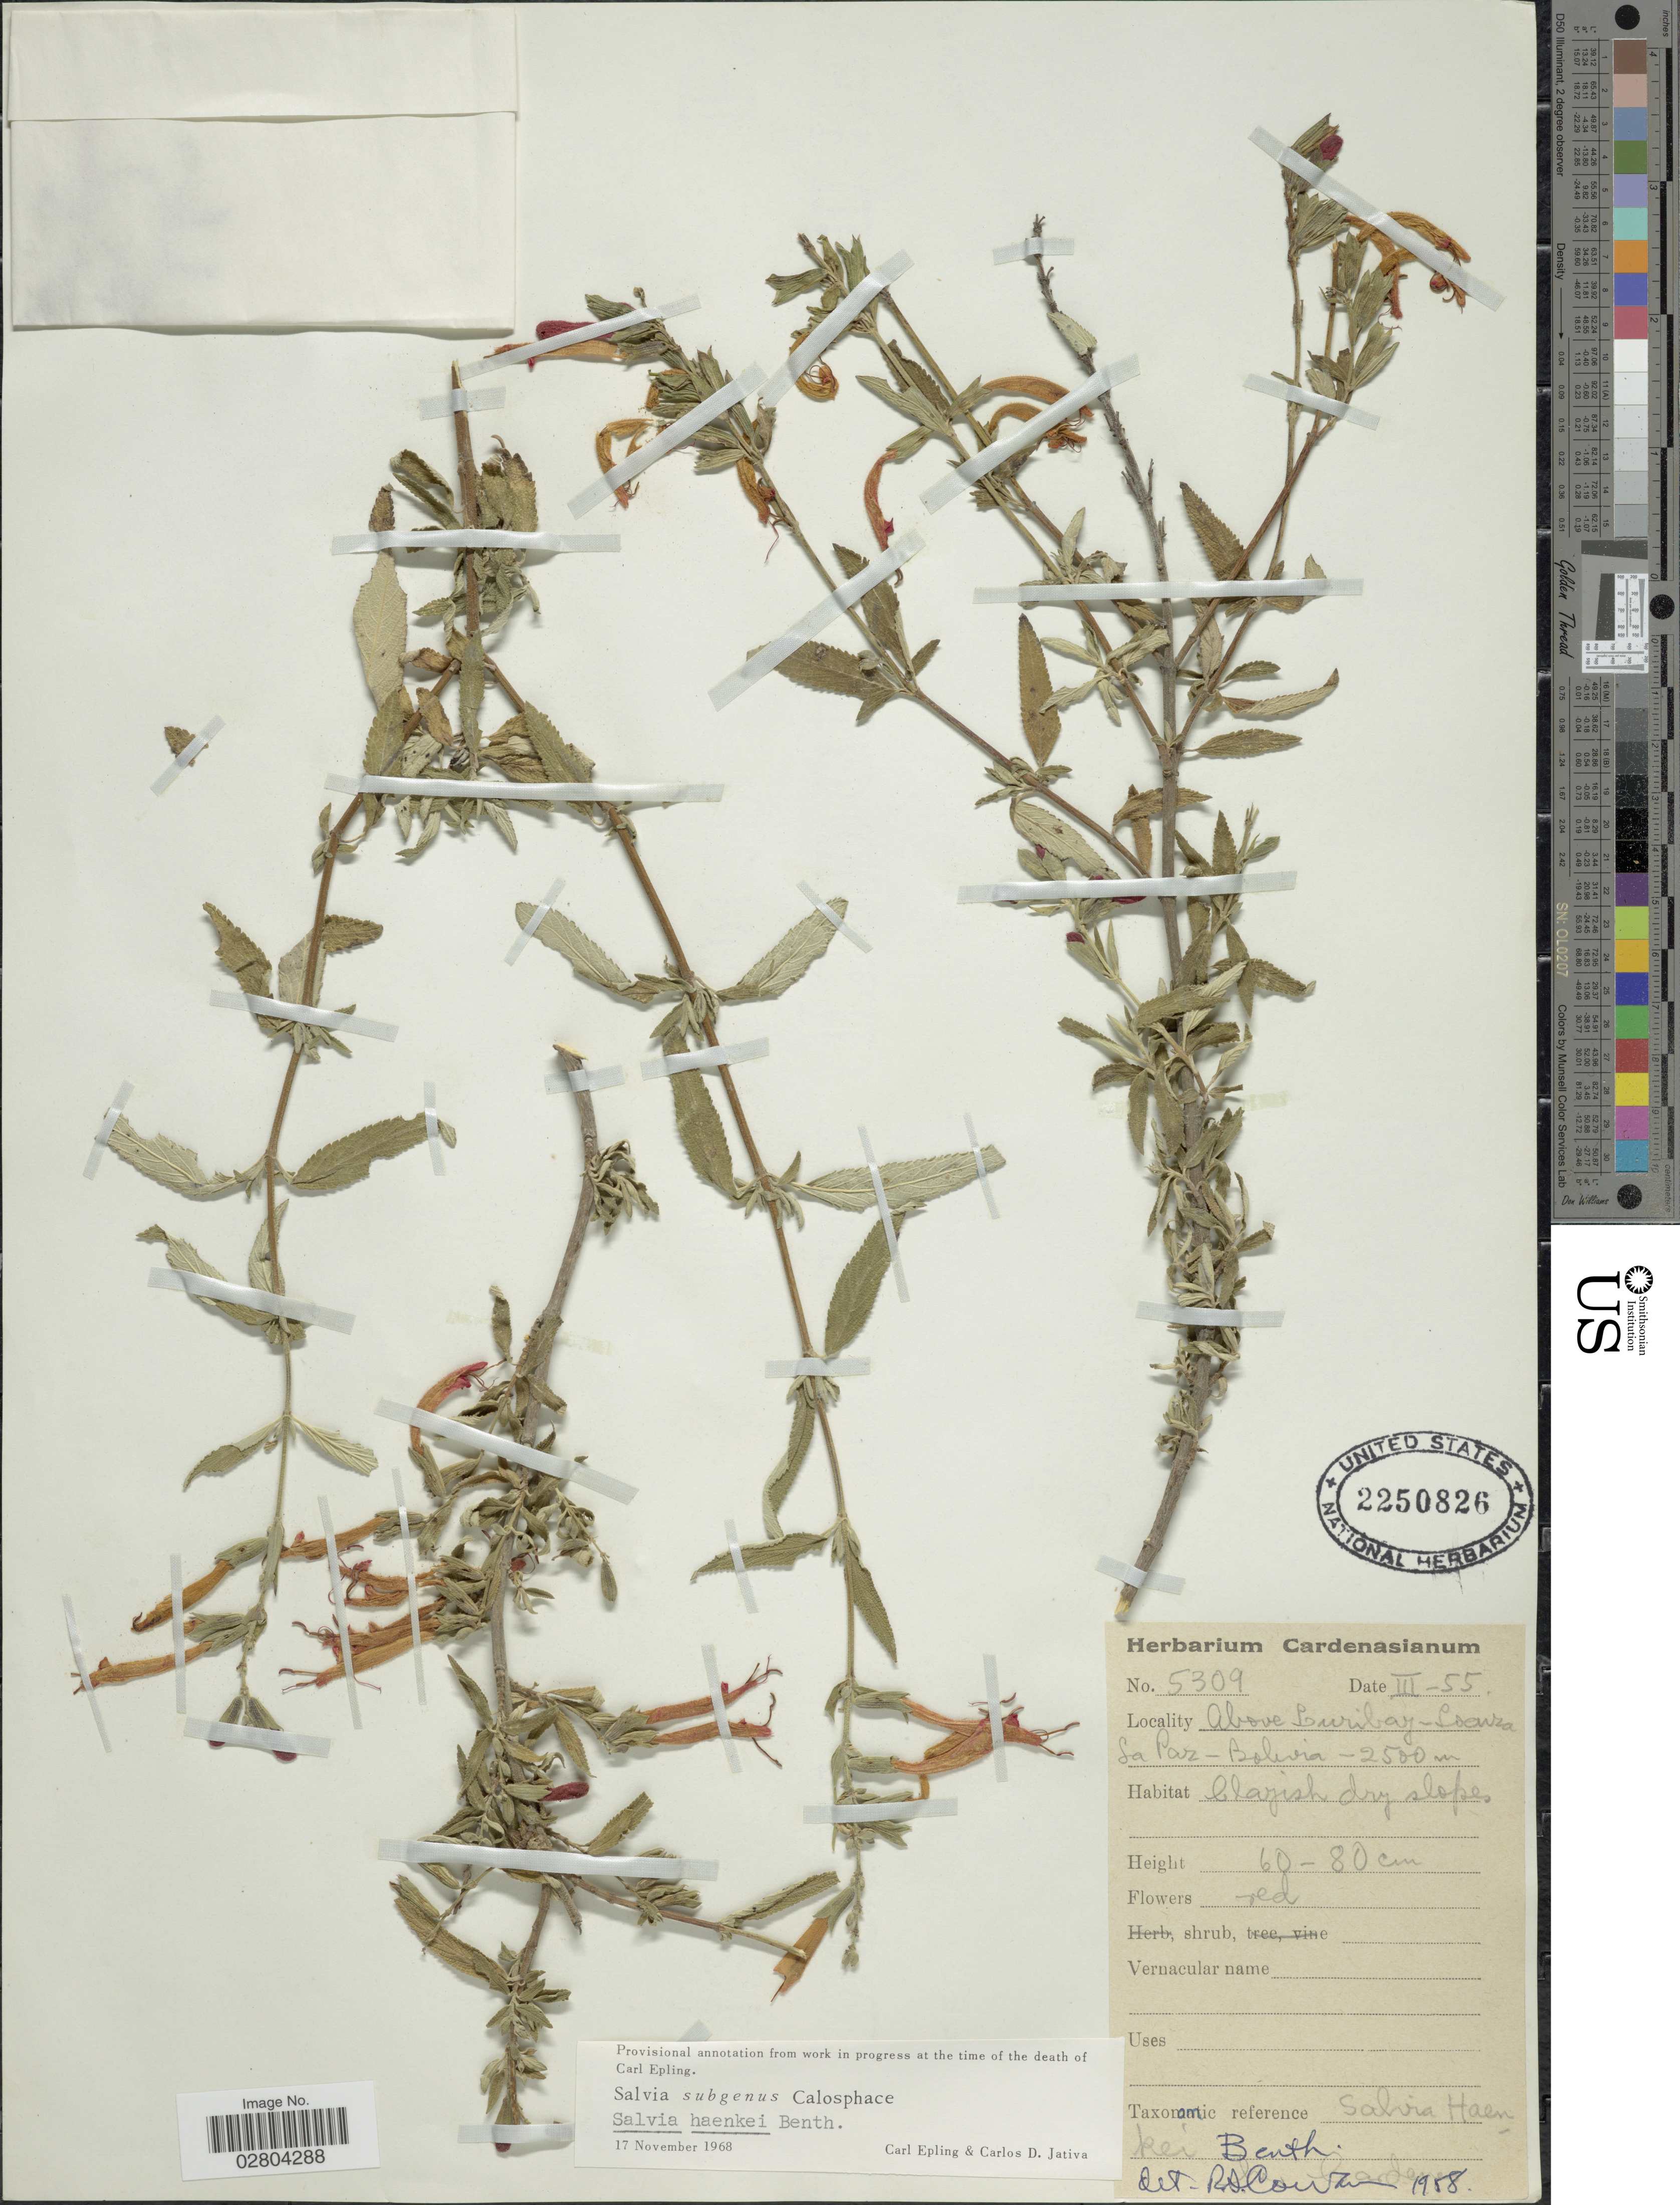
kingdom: Plantae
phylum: Tracheophyta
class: Magnoliopsida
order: Lamiales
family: Lamiaceae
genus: Salvia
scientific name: Salvia haenkei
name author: Benth.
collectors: M. Cárdenas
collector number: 5309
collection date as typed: Transcribed d/m/y: /3/55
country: Bolivia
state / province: La Paz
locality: Above Luribay-Loanza. Dry slope.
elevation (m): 2500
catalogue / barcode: US 2250826